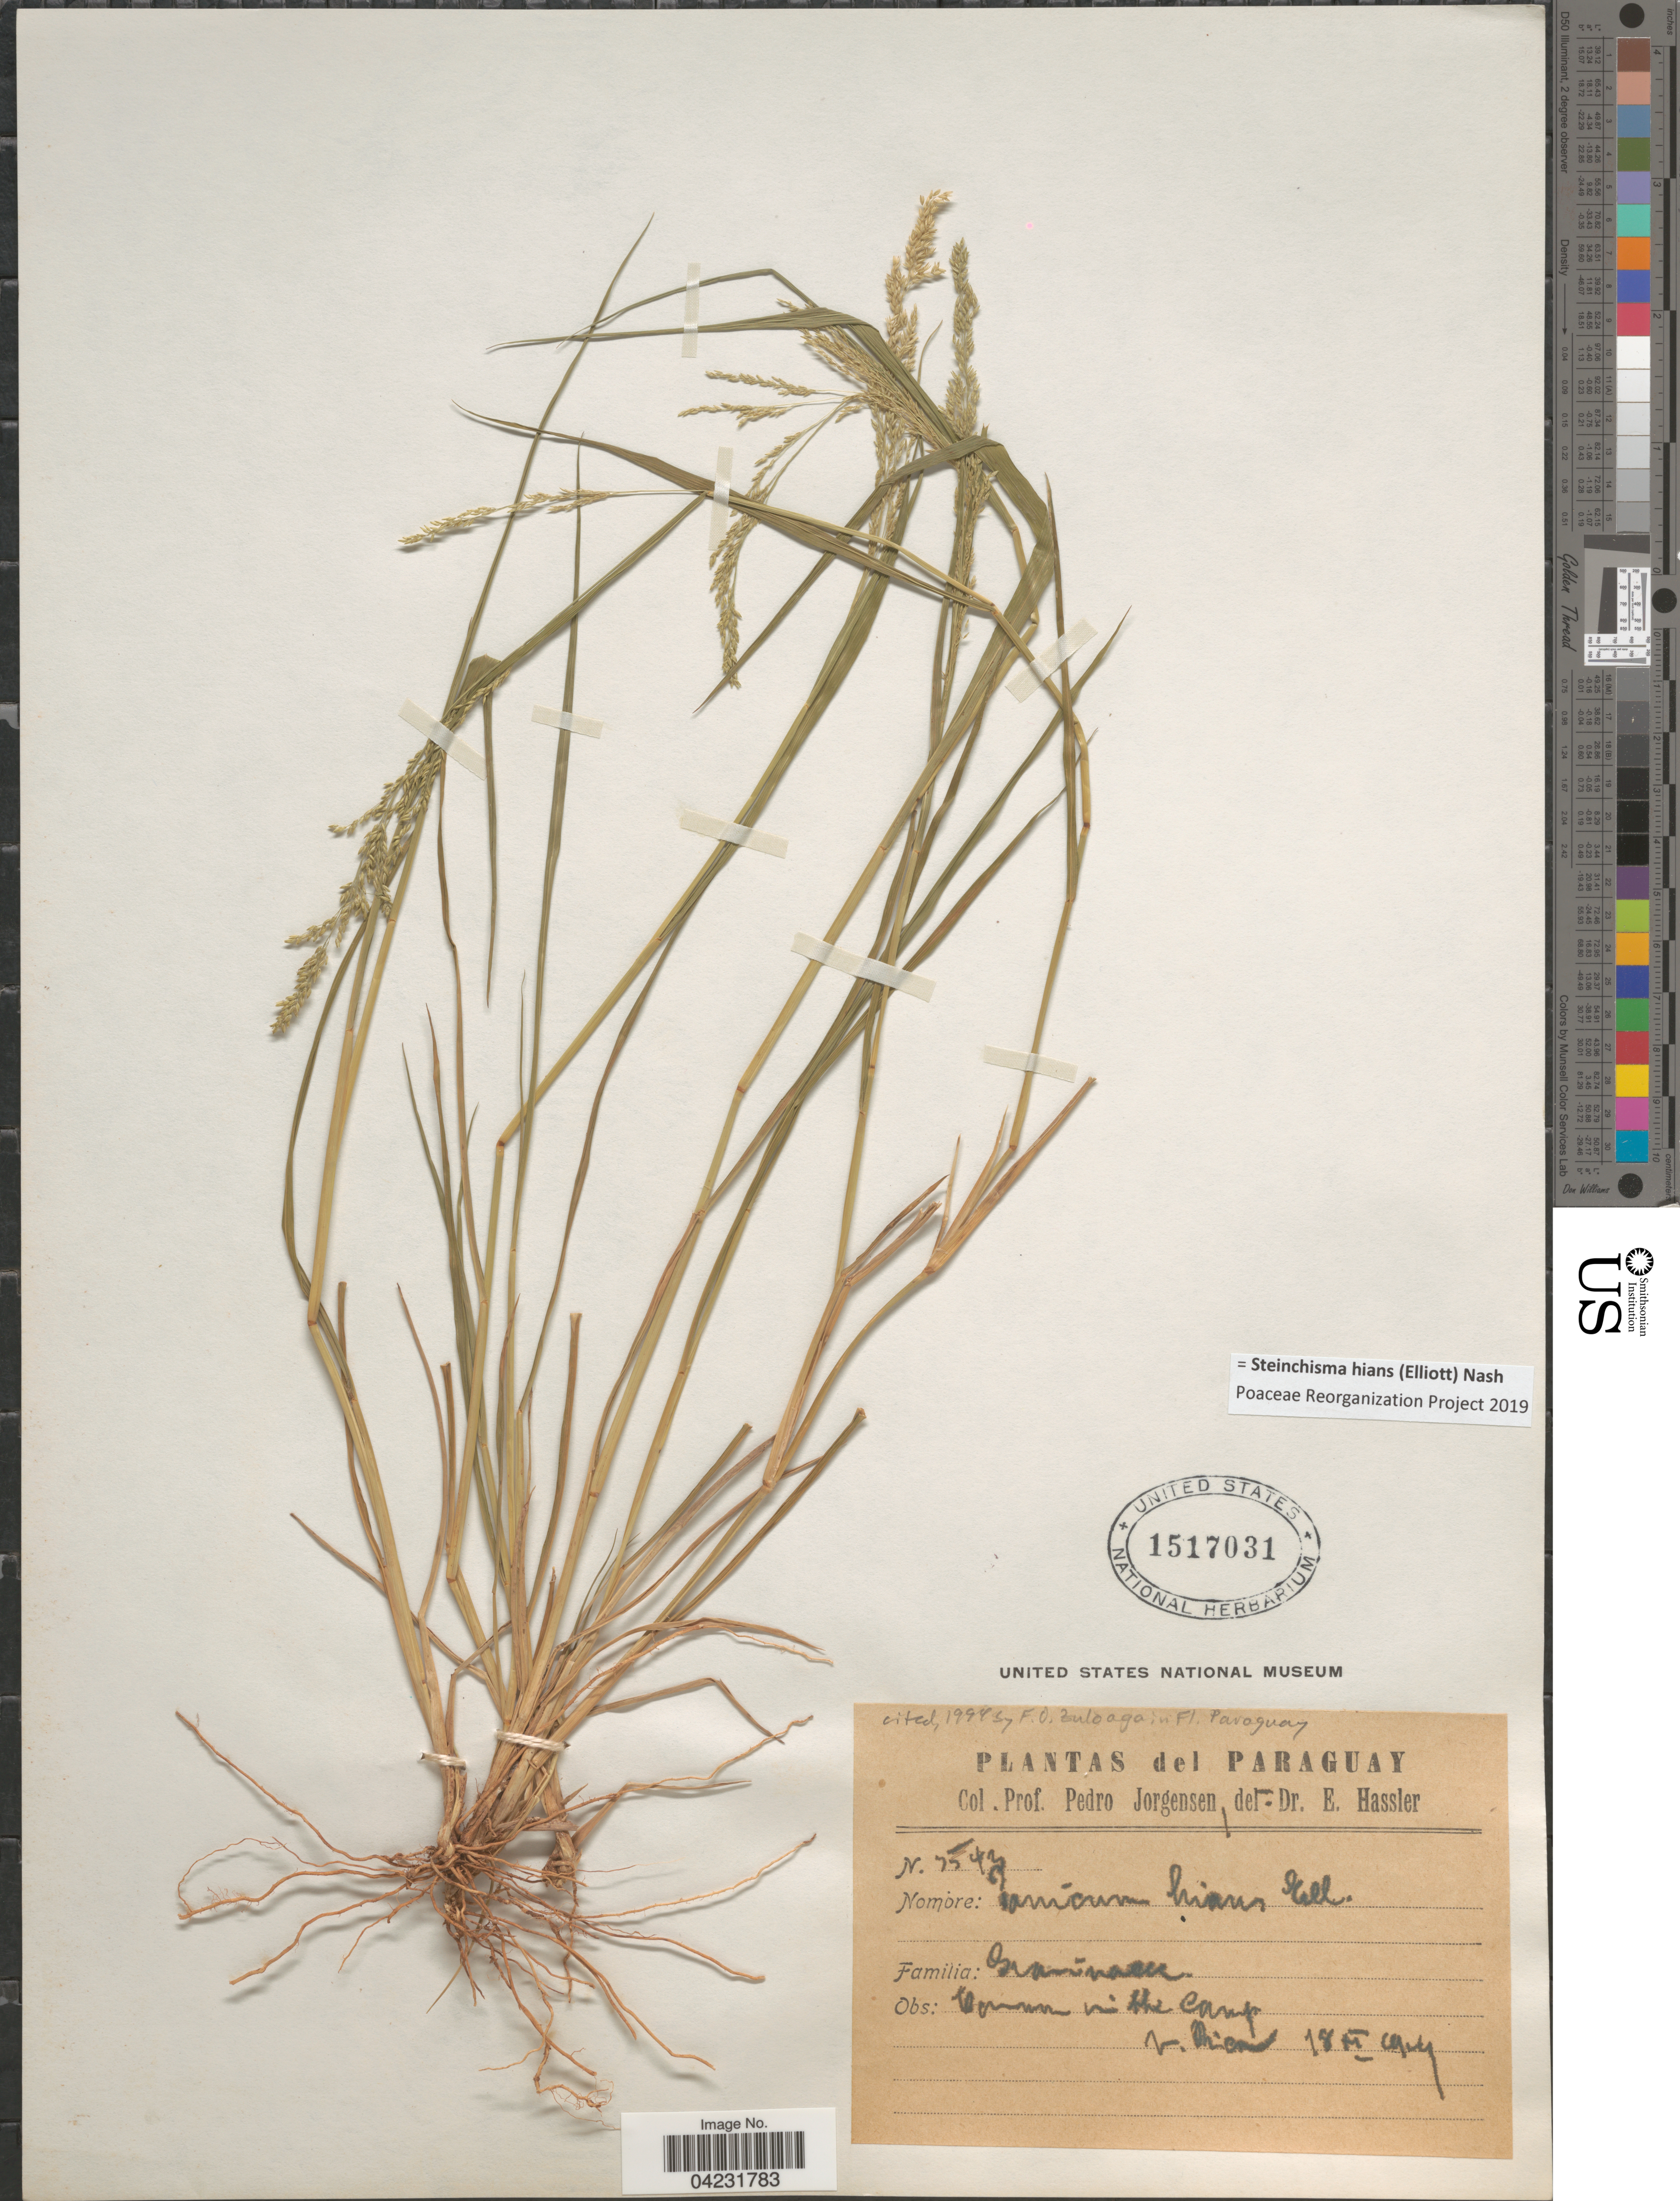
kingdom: Plantae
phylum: Tracheophyta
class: Liliopsida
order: Poales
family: Poaceae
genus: Steinchisma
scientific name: Steinchisma hians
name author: (Elliott) Nash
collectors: P. Jörgensen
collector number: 7543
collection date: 1881-08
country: Paraguay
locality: Common in the camp. V. Rica.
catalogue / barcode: US 1517031